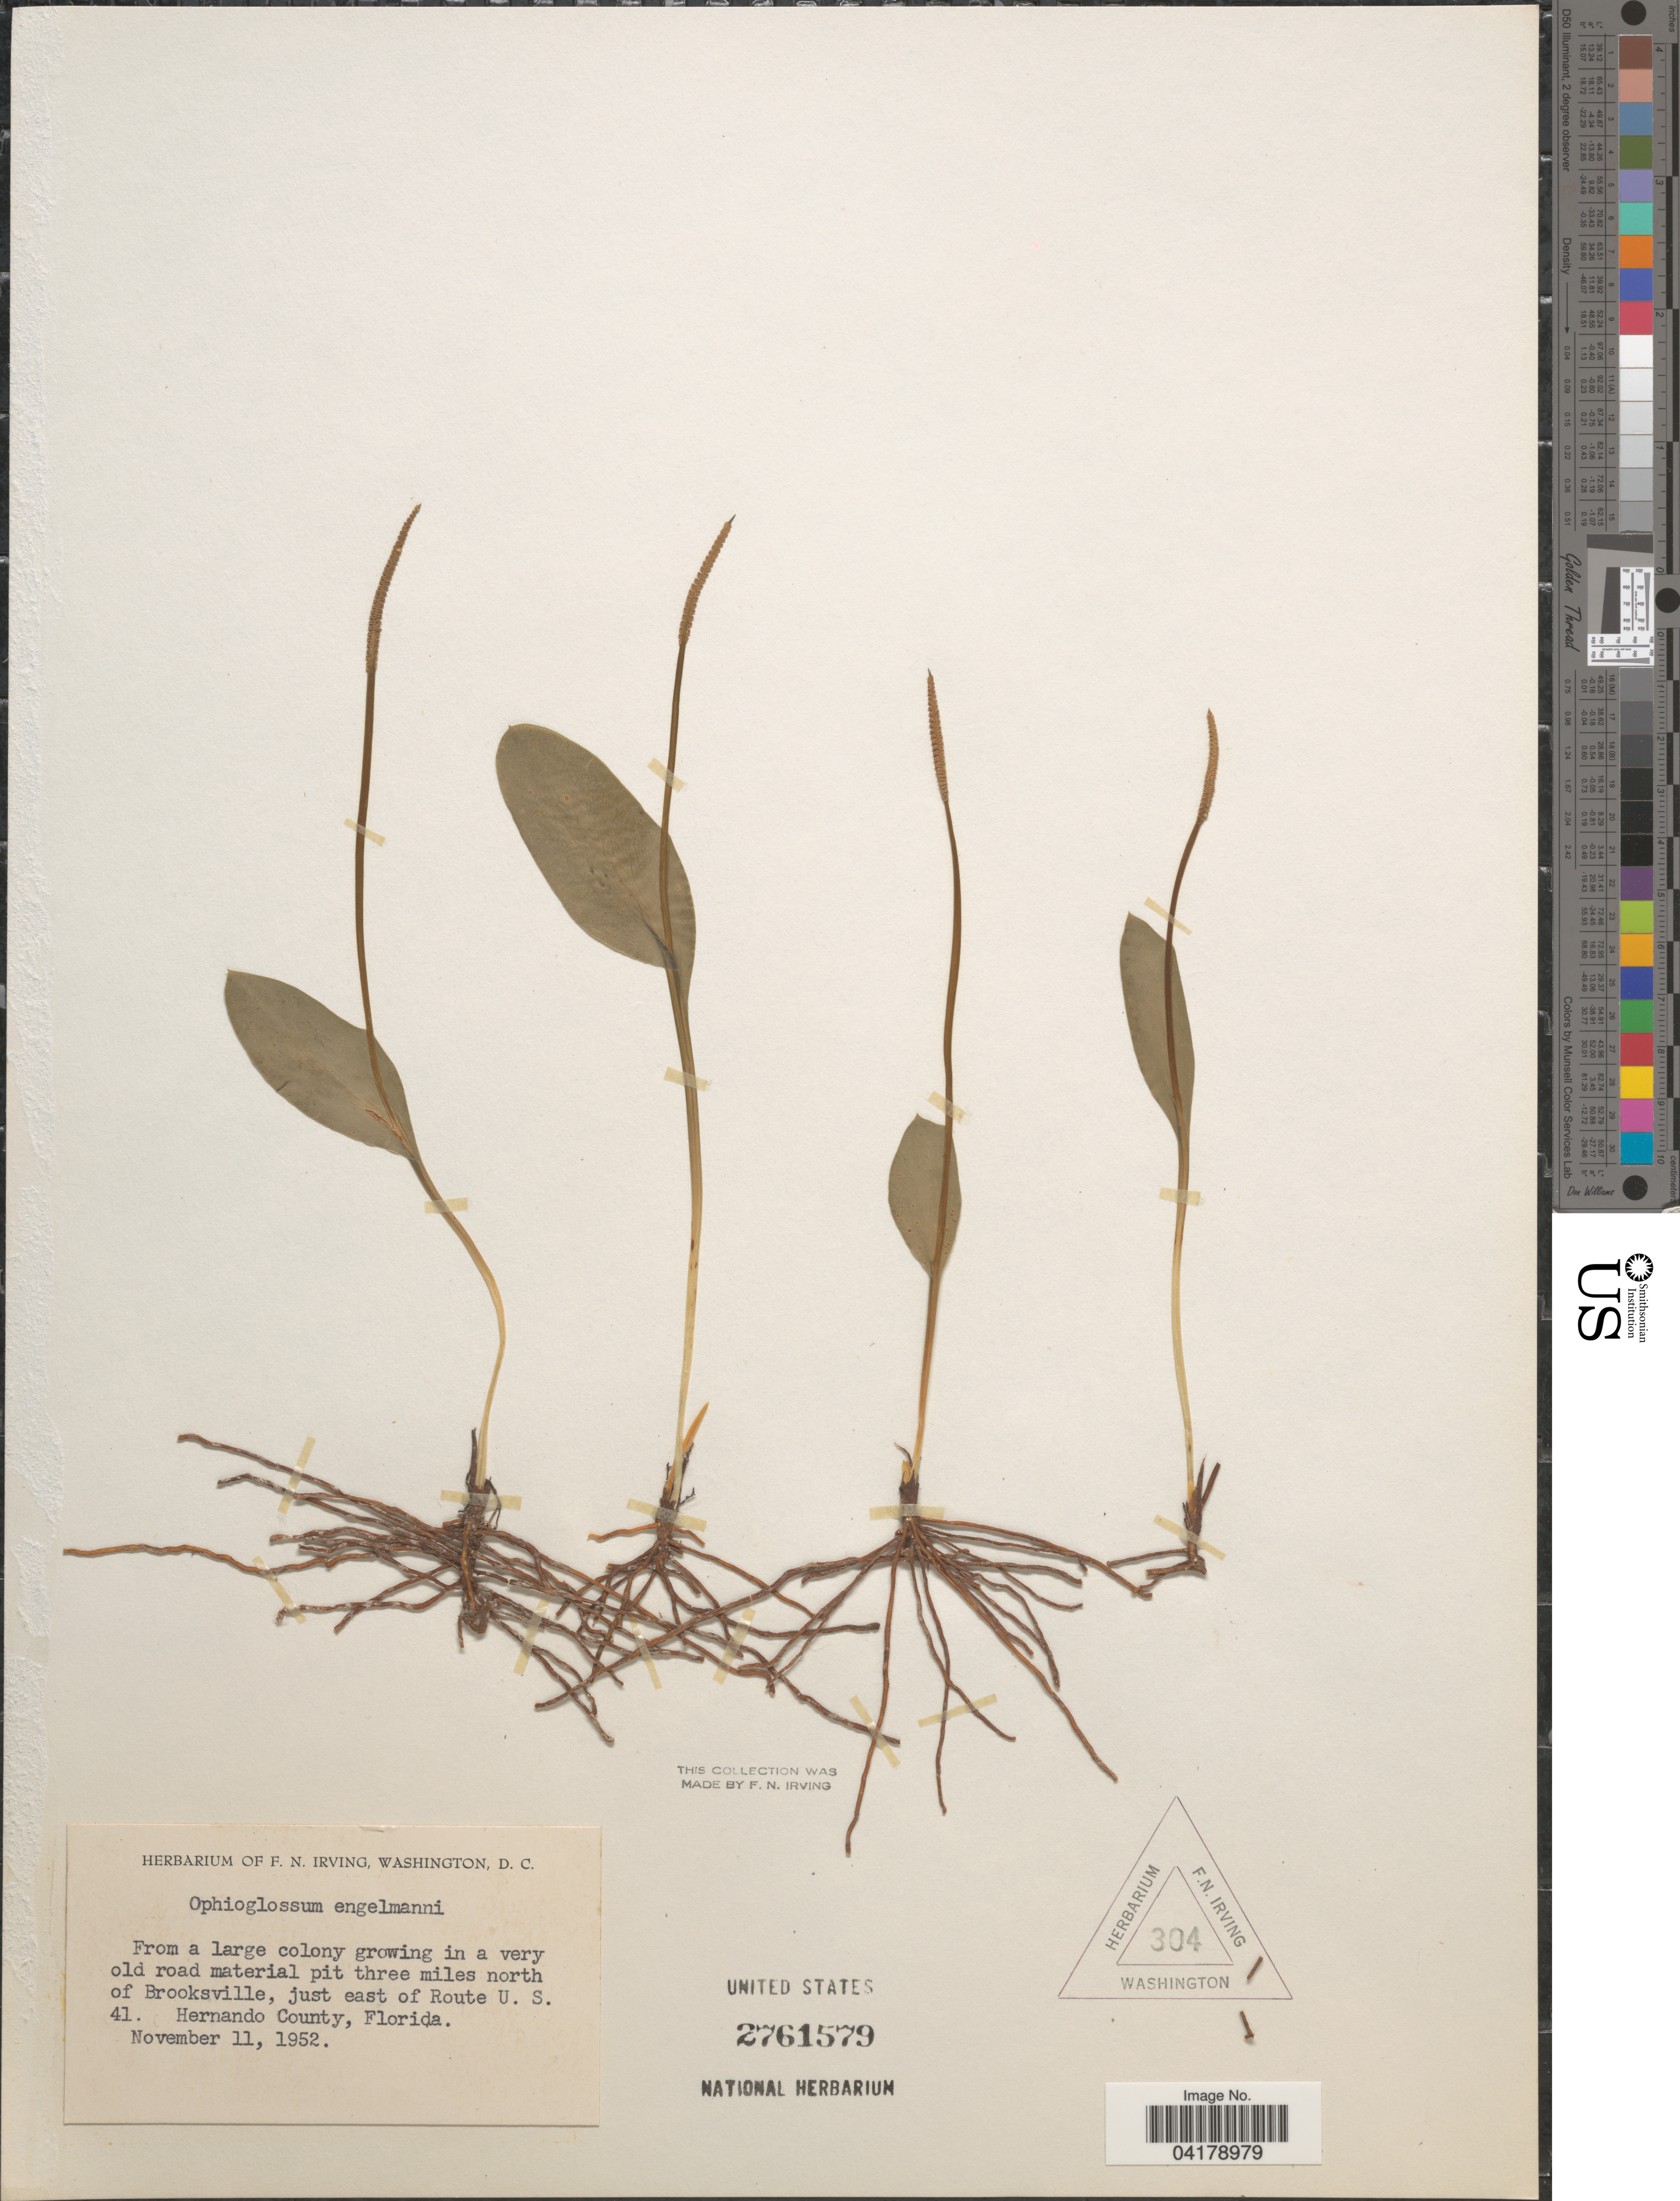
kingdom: Plantae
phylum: Tracheophyta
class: Polypodiopsida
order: Ophioglossales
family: Ophioglossaceae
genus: Ophioglossum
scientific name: Ophioglossum engelmannii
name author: Prantl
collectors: ex herb. F.N. Irving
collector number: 304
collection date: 1952-11-11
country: United States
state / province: Florida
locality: From a large colony growing in a very old road material pit three miles north of Brooksville, just east of Route U. S. 41. Hernando County.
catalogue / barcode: US 2761579